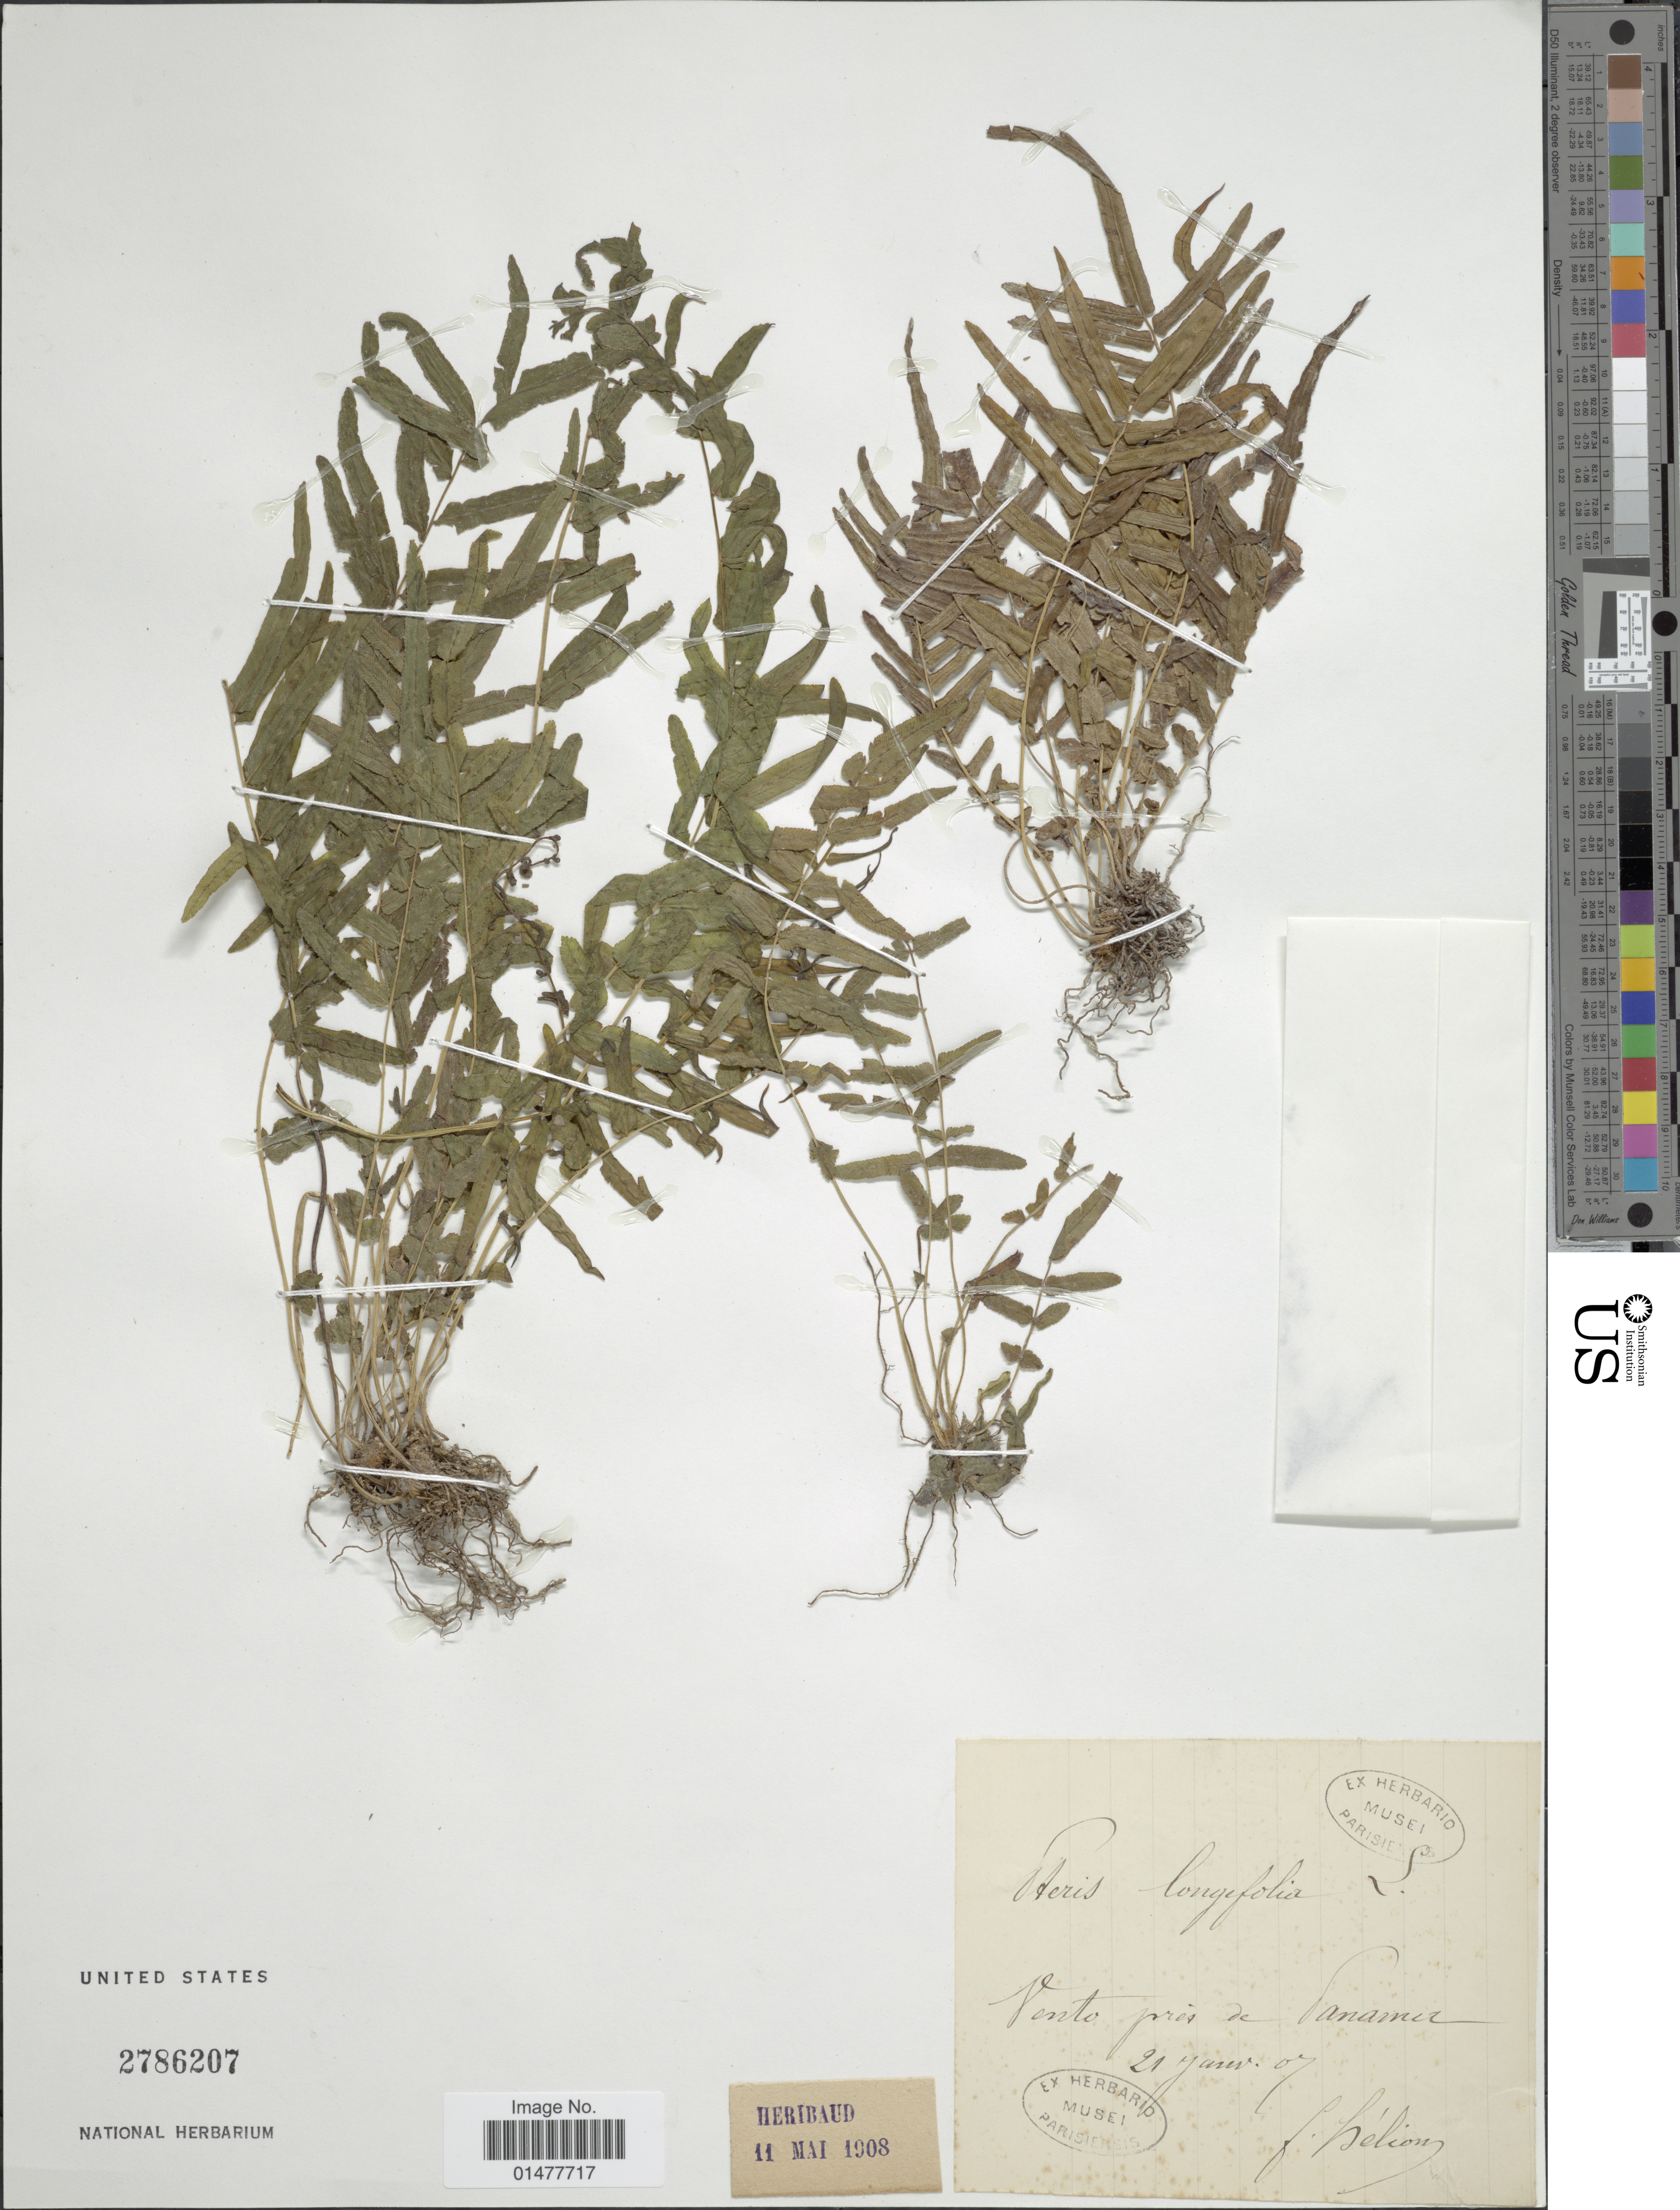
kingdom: Plantae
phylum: Tracheophyta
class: Polypodiopsida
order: Polypodiales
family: Pteridaceae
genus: Pteris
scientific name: Pteris longifolia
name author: L.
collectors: F. Helion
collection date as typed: Transcribed d/m/y: 21/7/7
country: Panama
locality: Vento pres de Panama.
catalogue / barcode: US 2786207